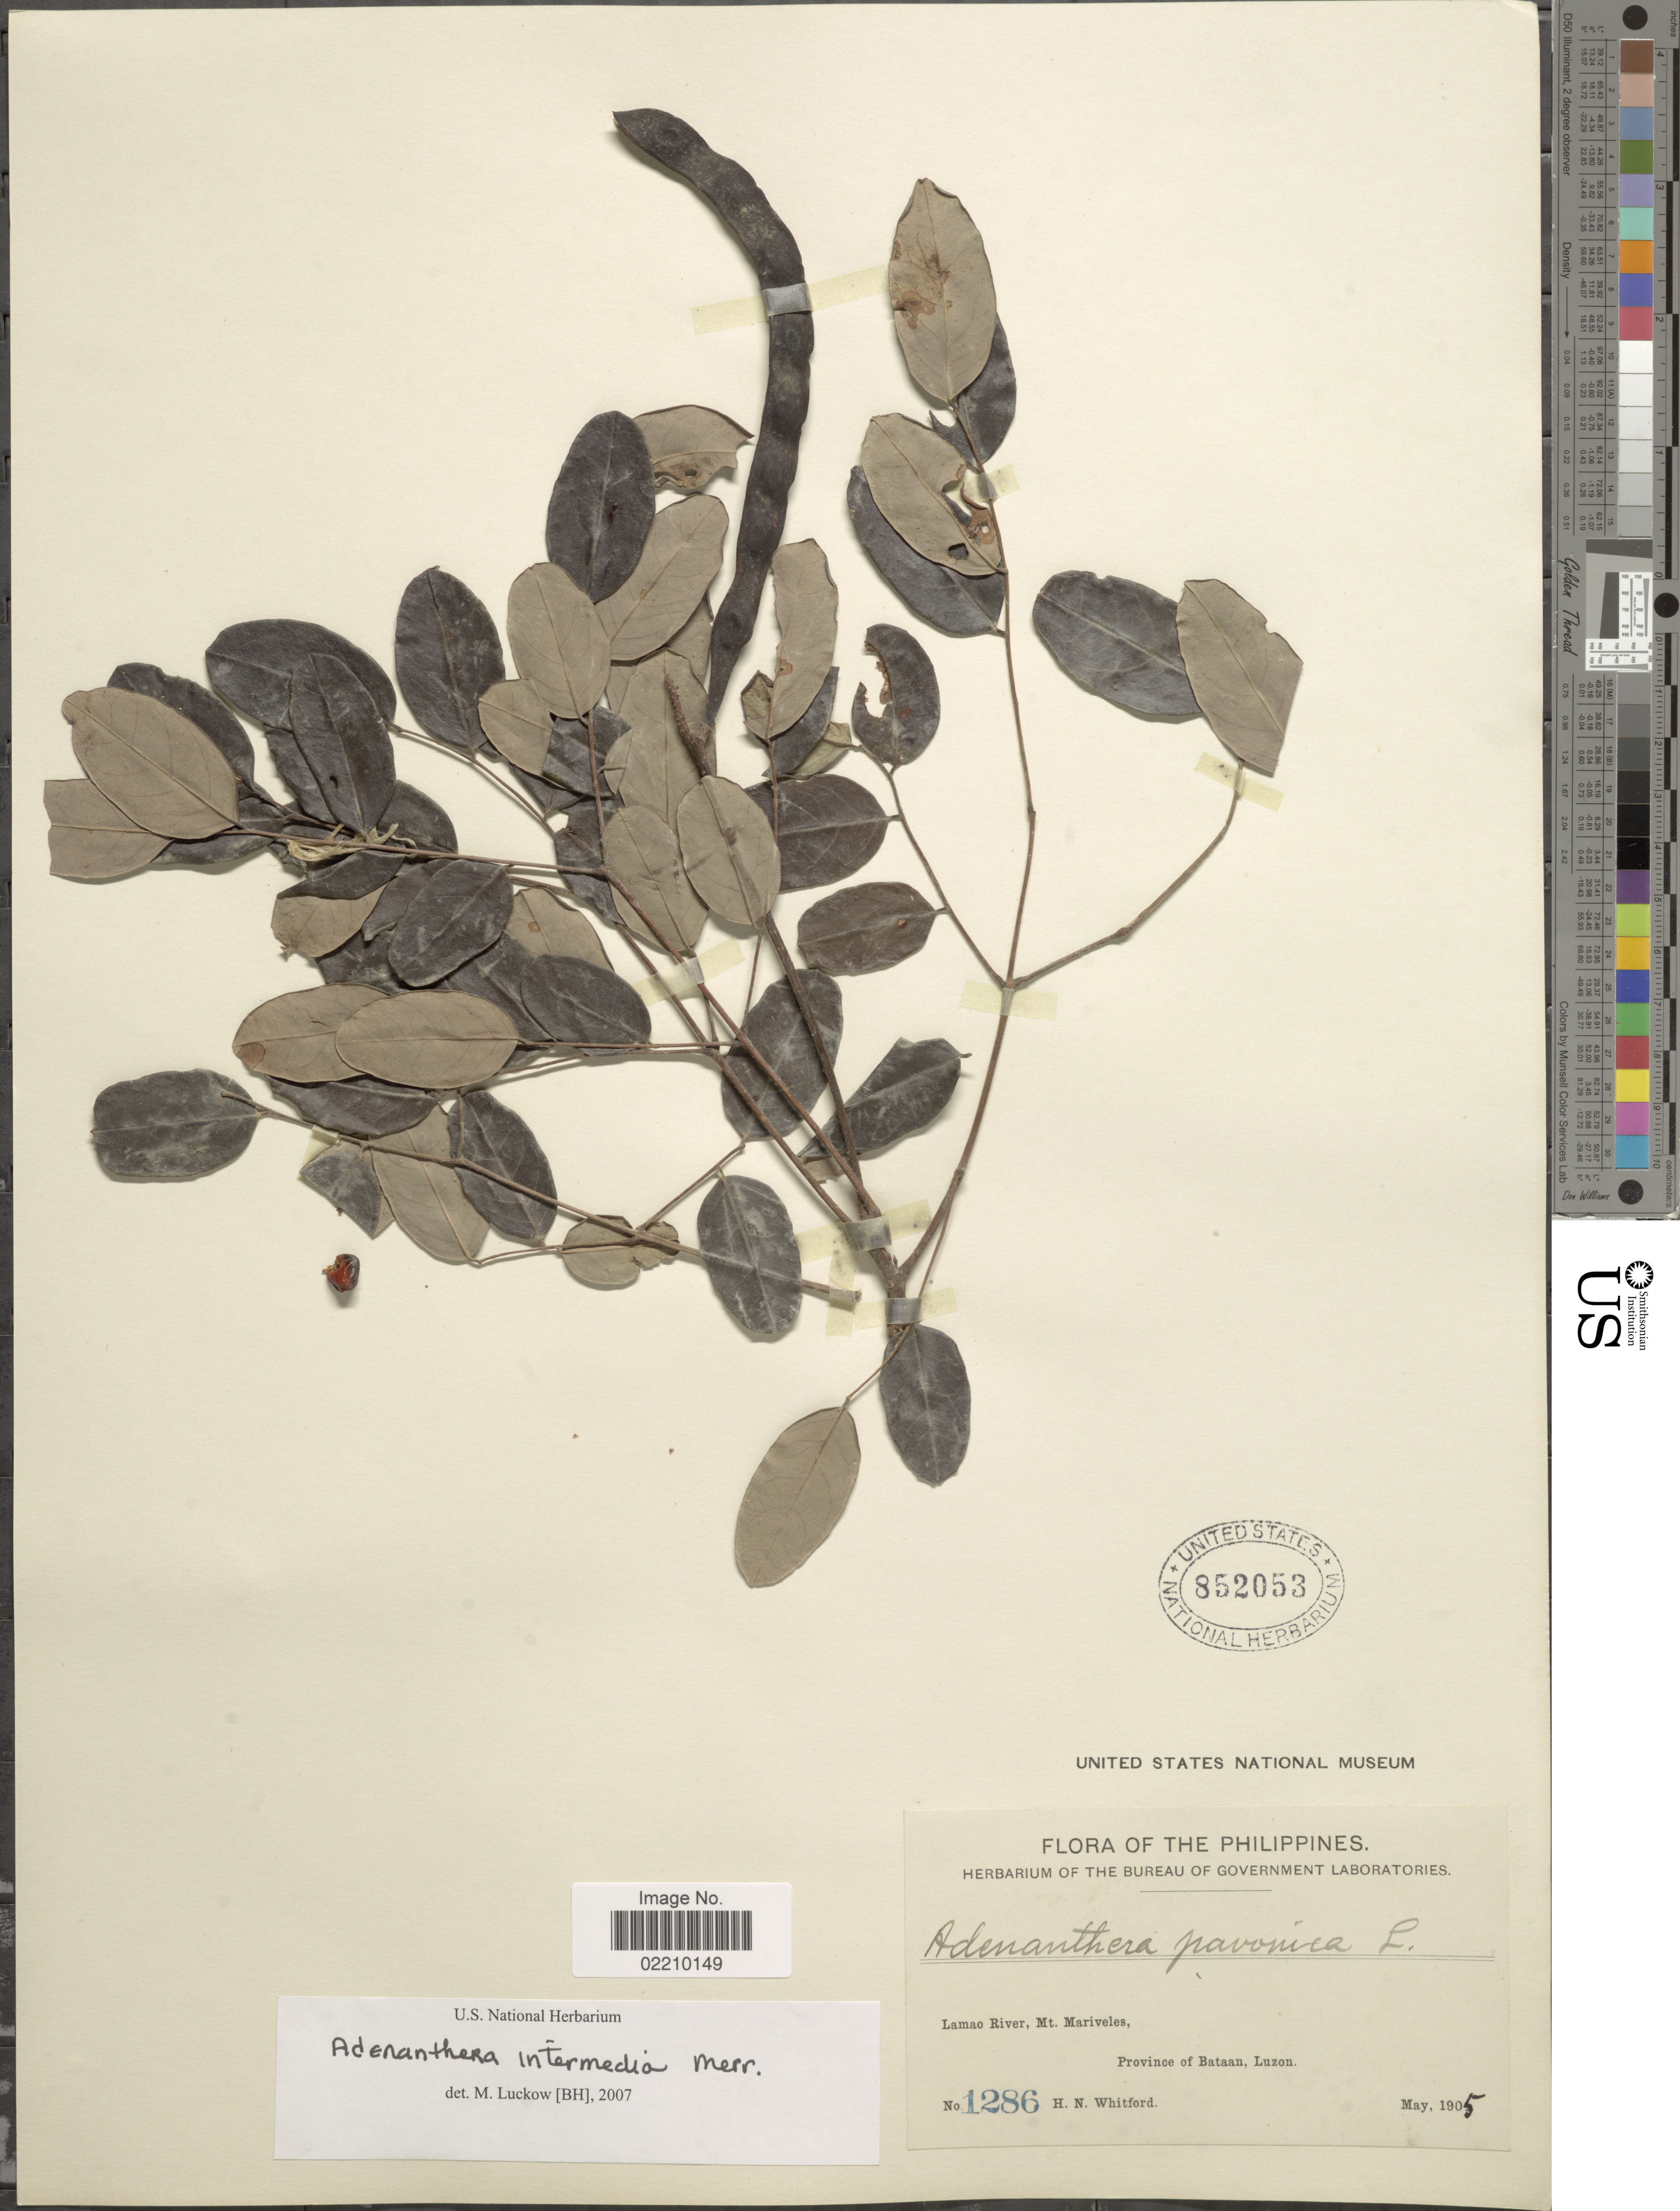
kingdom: Plantae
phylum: Tracheophyta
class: Magnoliopsida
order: Fabales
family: Fabaceae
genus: Adenanthera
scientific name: Adenanthera intermedia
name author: Merr.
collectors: H. N. Whitford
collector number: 1286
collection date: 1905-05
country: Philippines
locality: Lamao River, Mt. Mariveles, Province of Bataan, Luzon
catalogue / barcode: US 852053